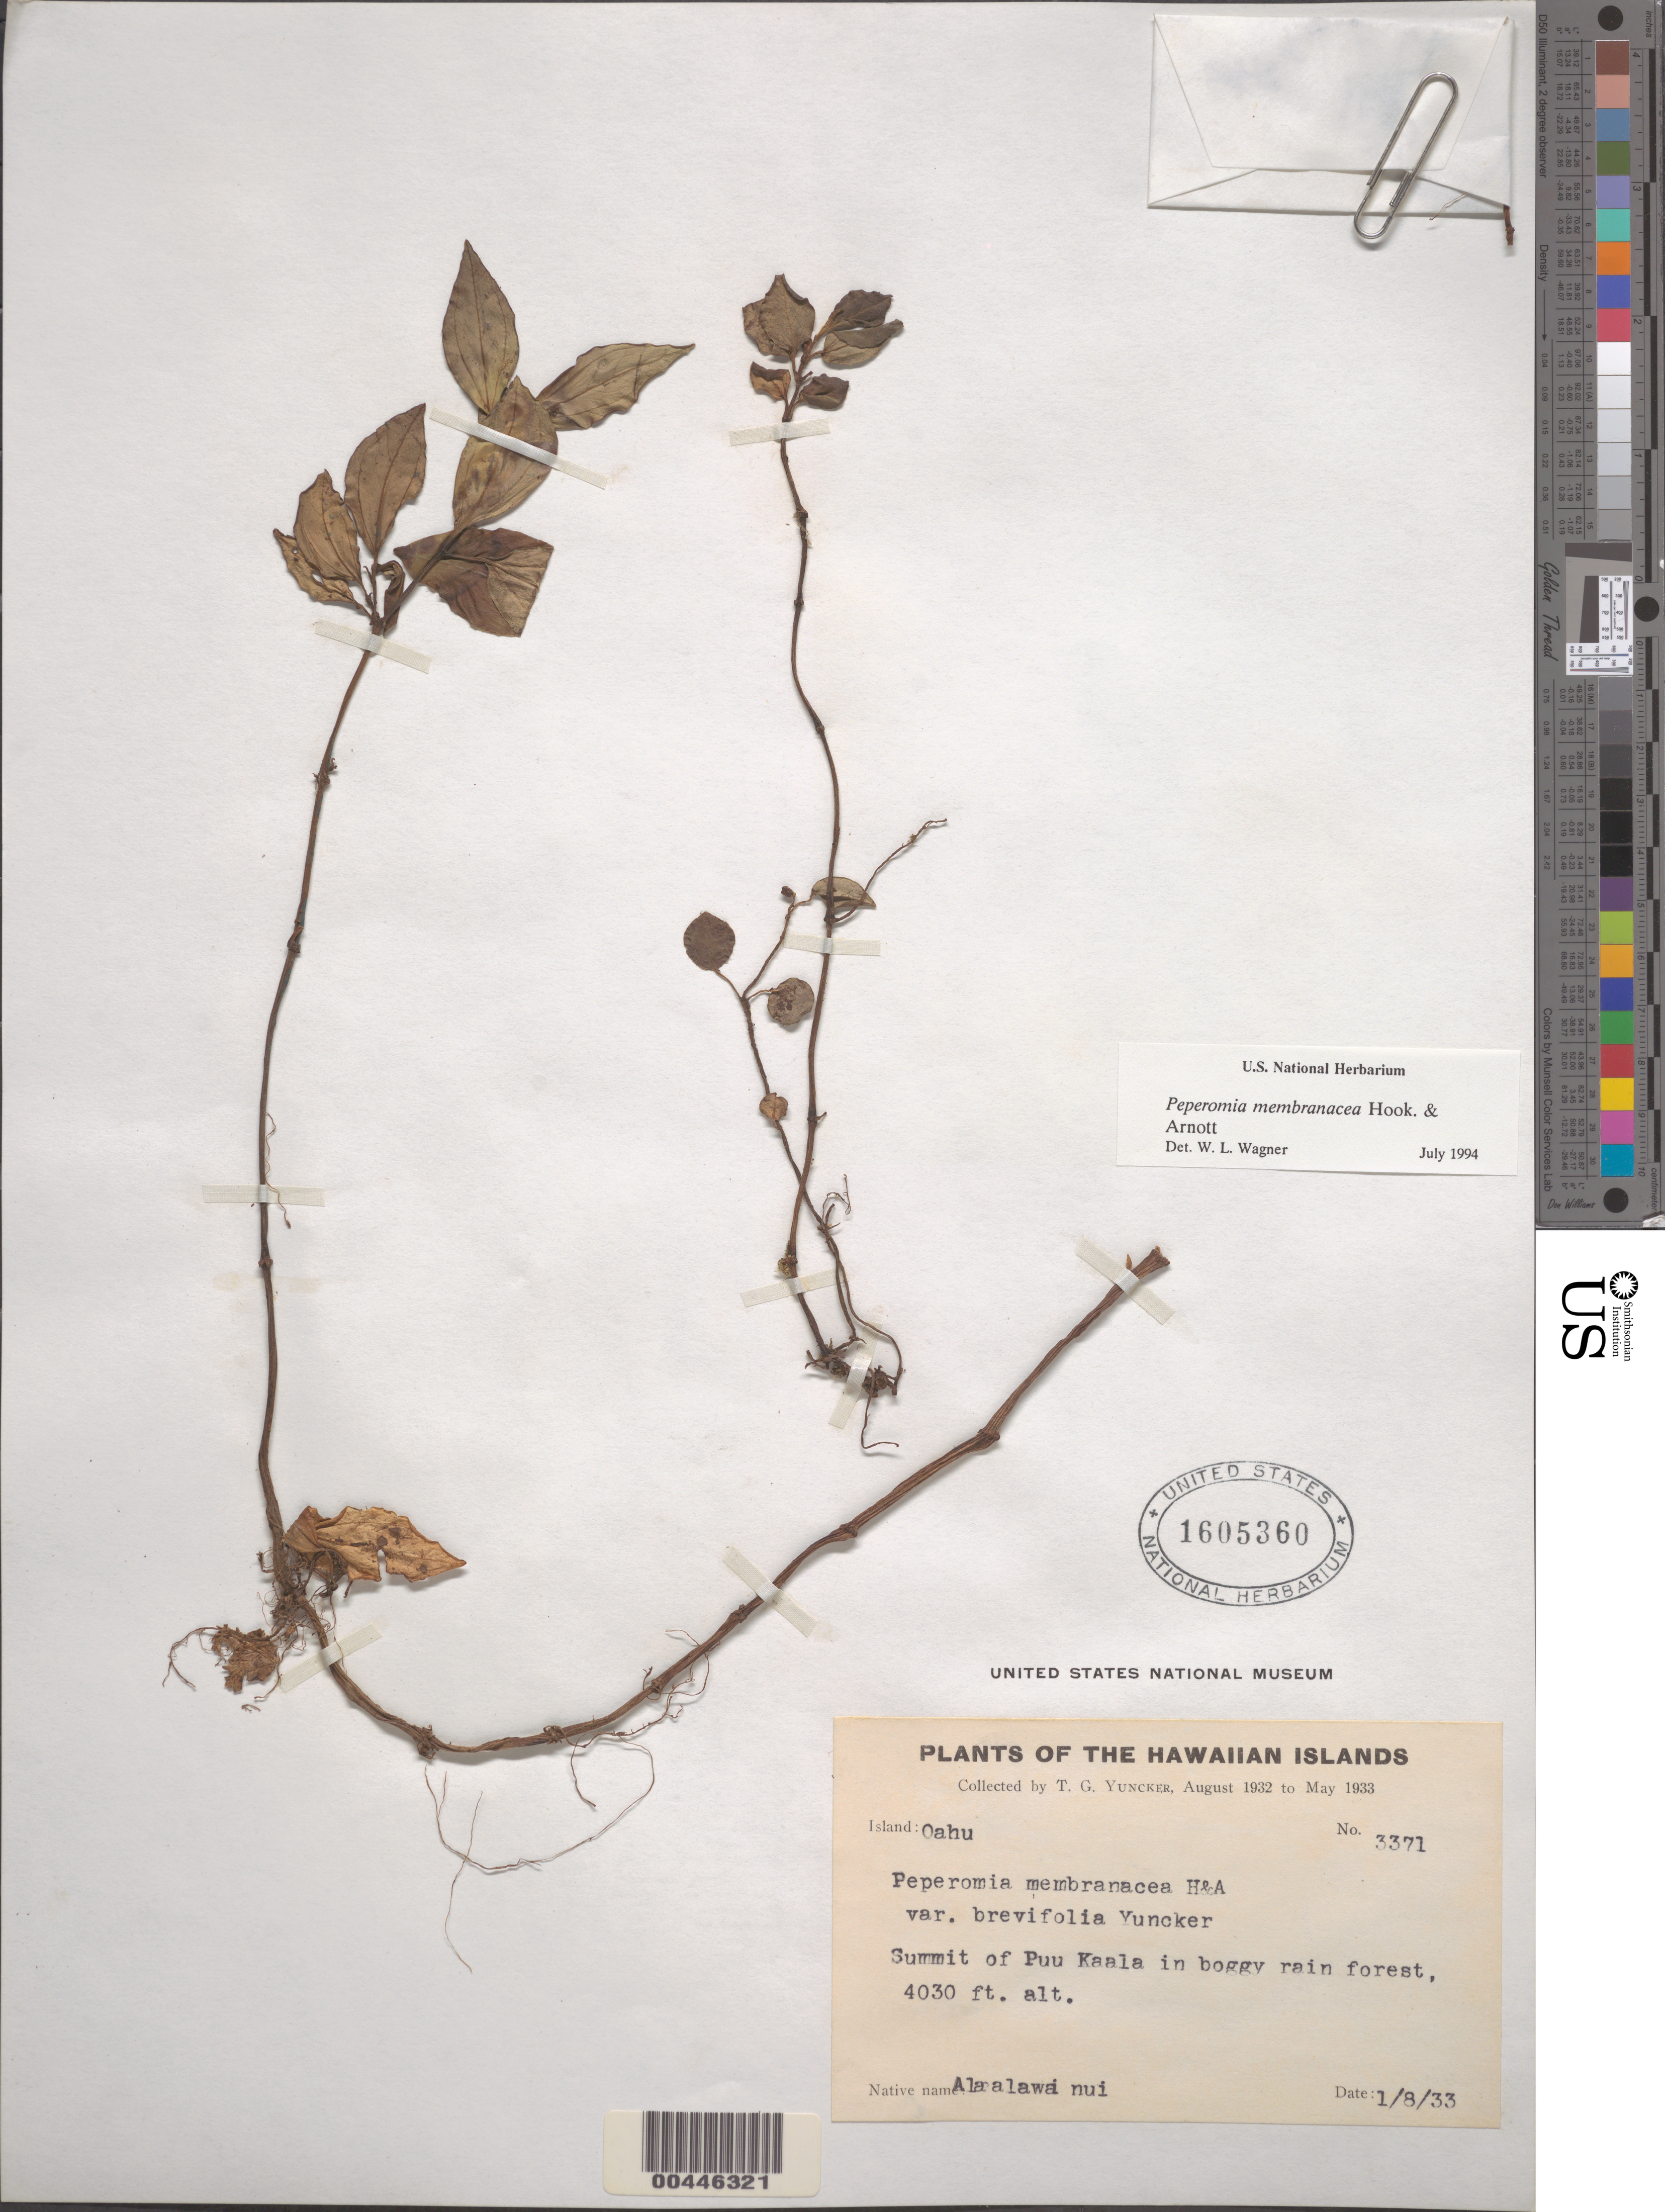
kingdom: Plantae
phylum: Tracheophyta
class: Magnoliopsida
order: Piperales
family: Piperaceae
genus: Peperomia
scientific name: Peperomia membranacea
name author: Hook. & Arn.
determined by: Wagner, W. L., (BOT), Smithsonian Institution - National Museum of Natural History (UNITED STATES)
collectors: T. G. Yuncker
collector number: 3371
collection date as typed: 1 Aug 1933 or 8 Jan 1933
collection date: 1933-01-08 or 1933-08-01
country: United States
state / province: Hawaii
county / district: Honolulu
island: Oahu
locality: Summit of Puu Kaala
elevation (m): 1228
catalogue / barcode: US 1605360